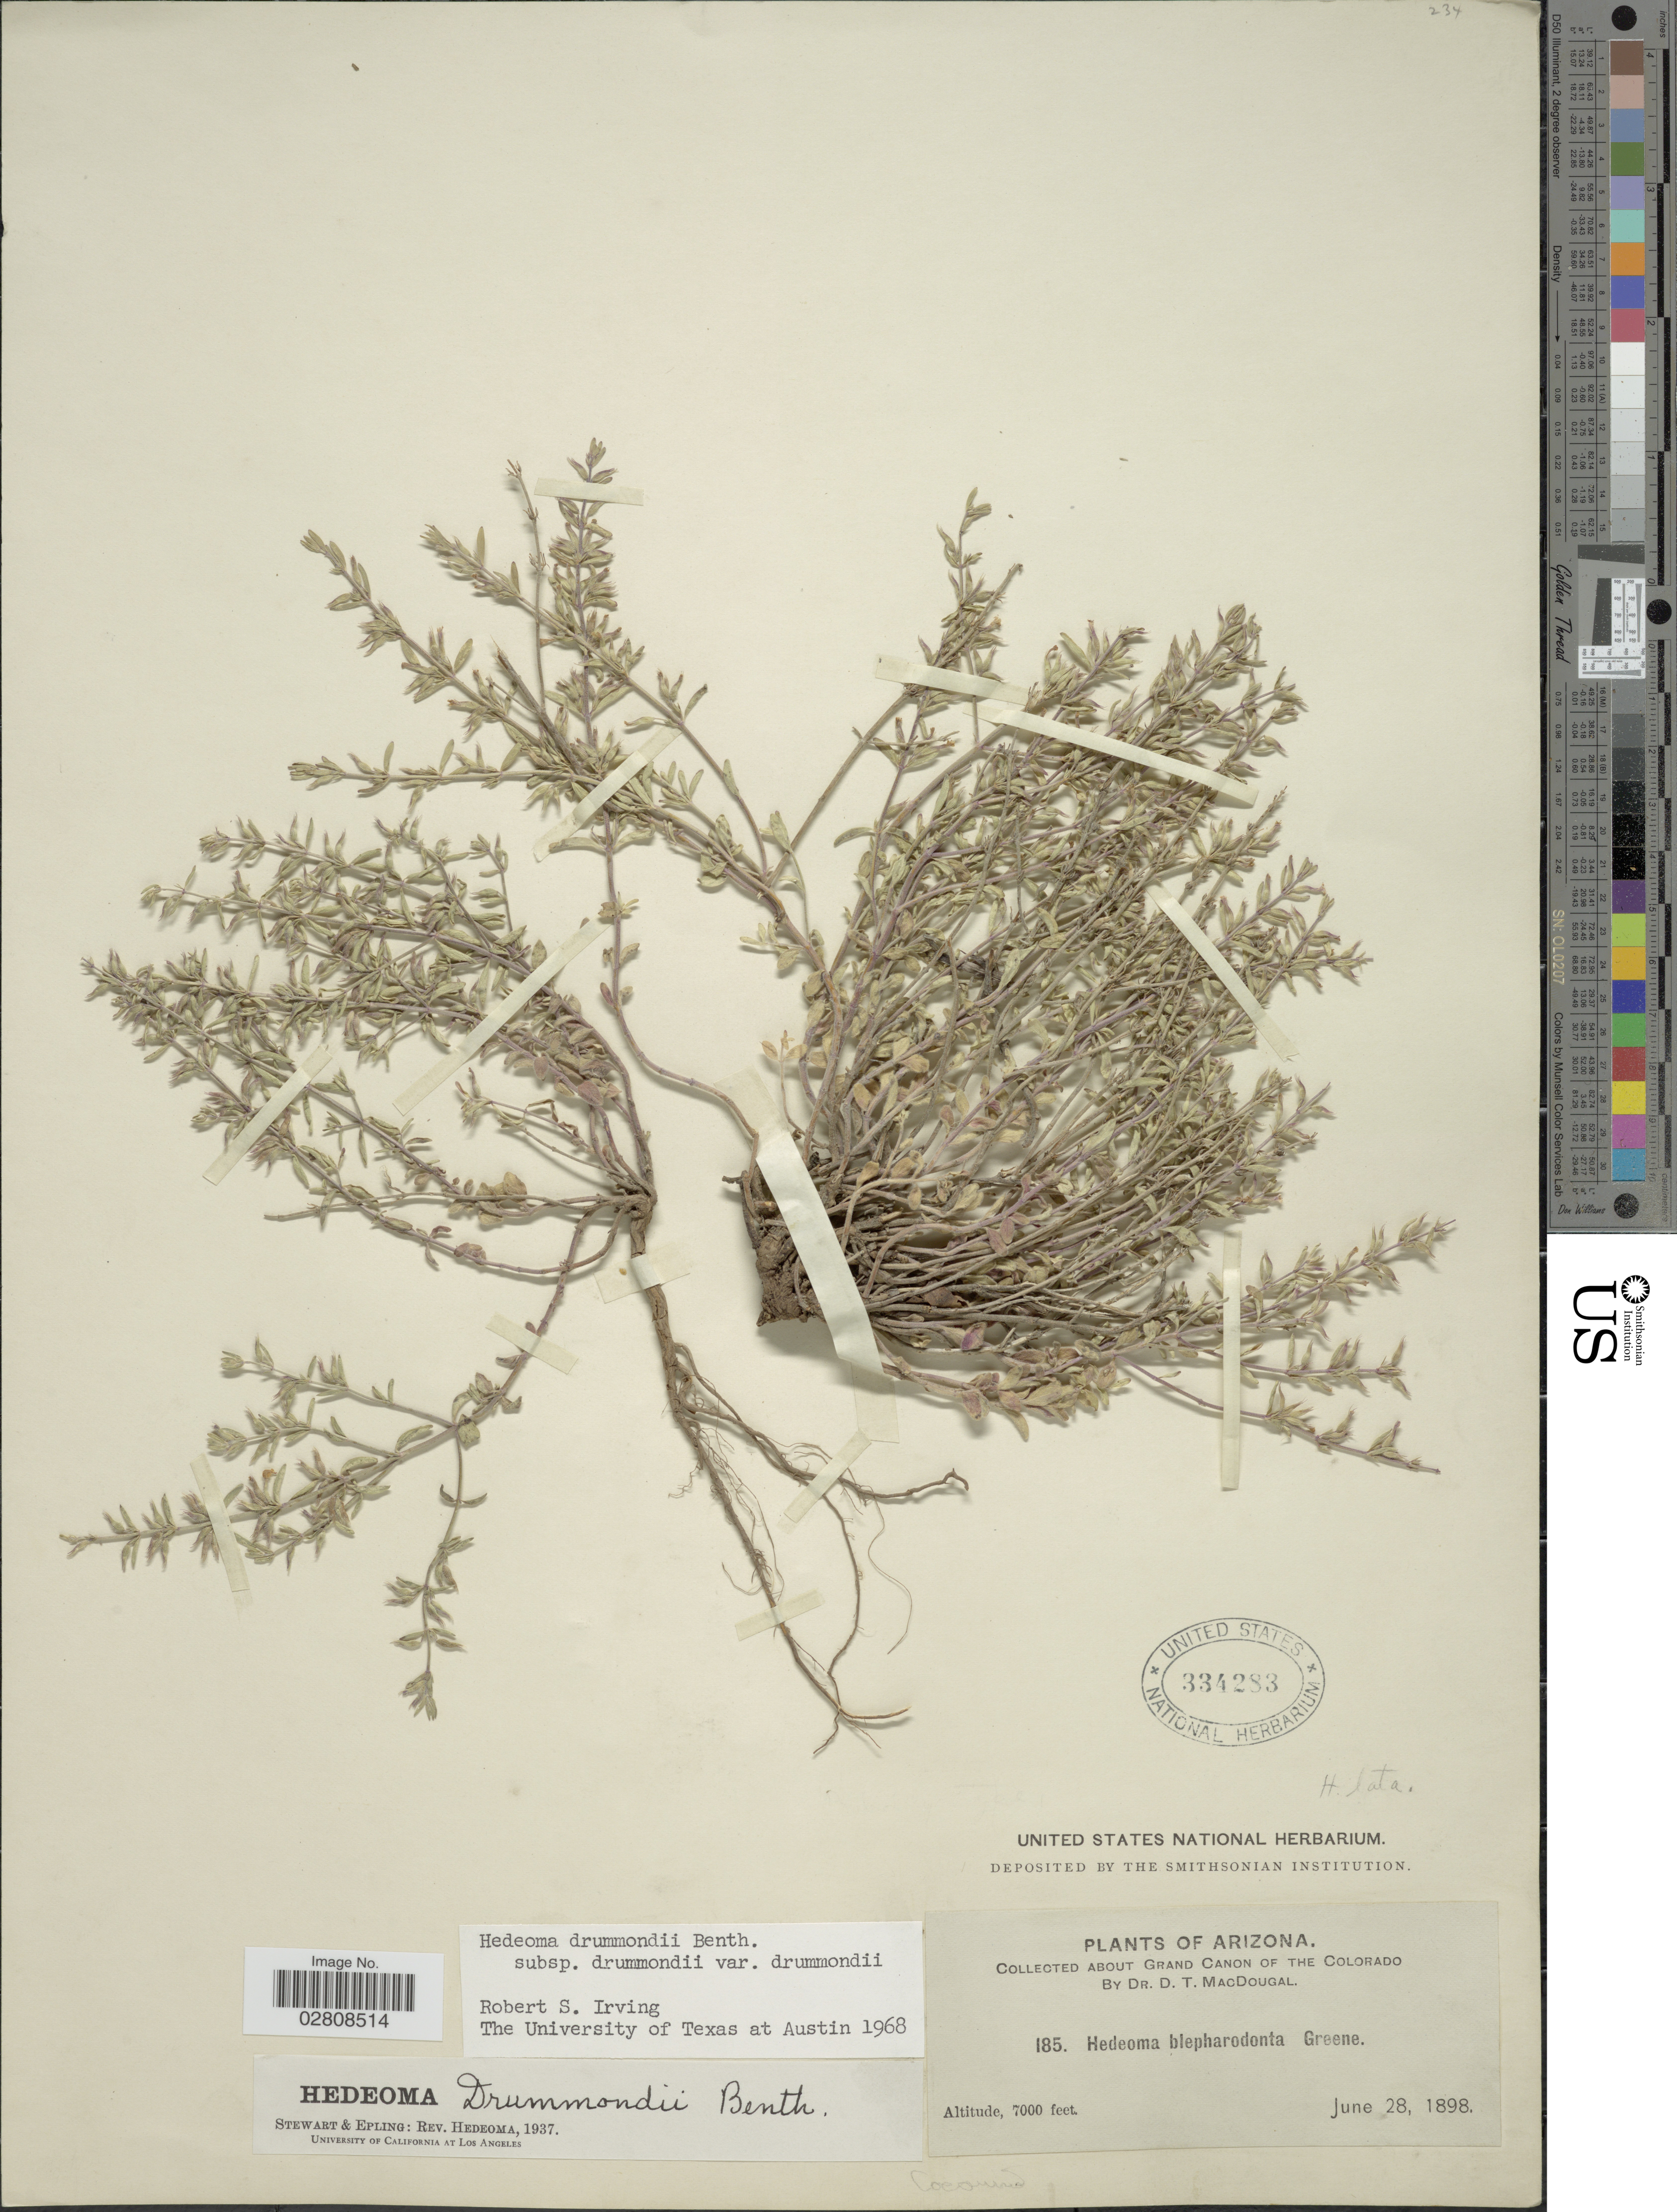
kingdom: Plantae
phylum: Tracheophyta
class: Magnoliopsida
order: Lamiales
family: Lamiaceae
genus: Hedeoma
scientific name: Hedeoma drummondii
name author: Benth.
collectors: D. T. MacDougal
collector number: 185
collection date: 1898-06-28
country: United States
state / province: Arizona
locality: About Grand Canon of the Colorado. Coconino.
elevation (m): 2134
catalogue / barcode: US 334283